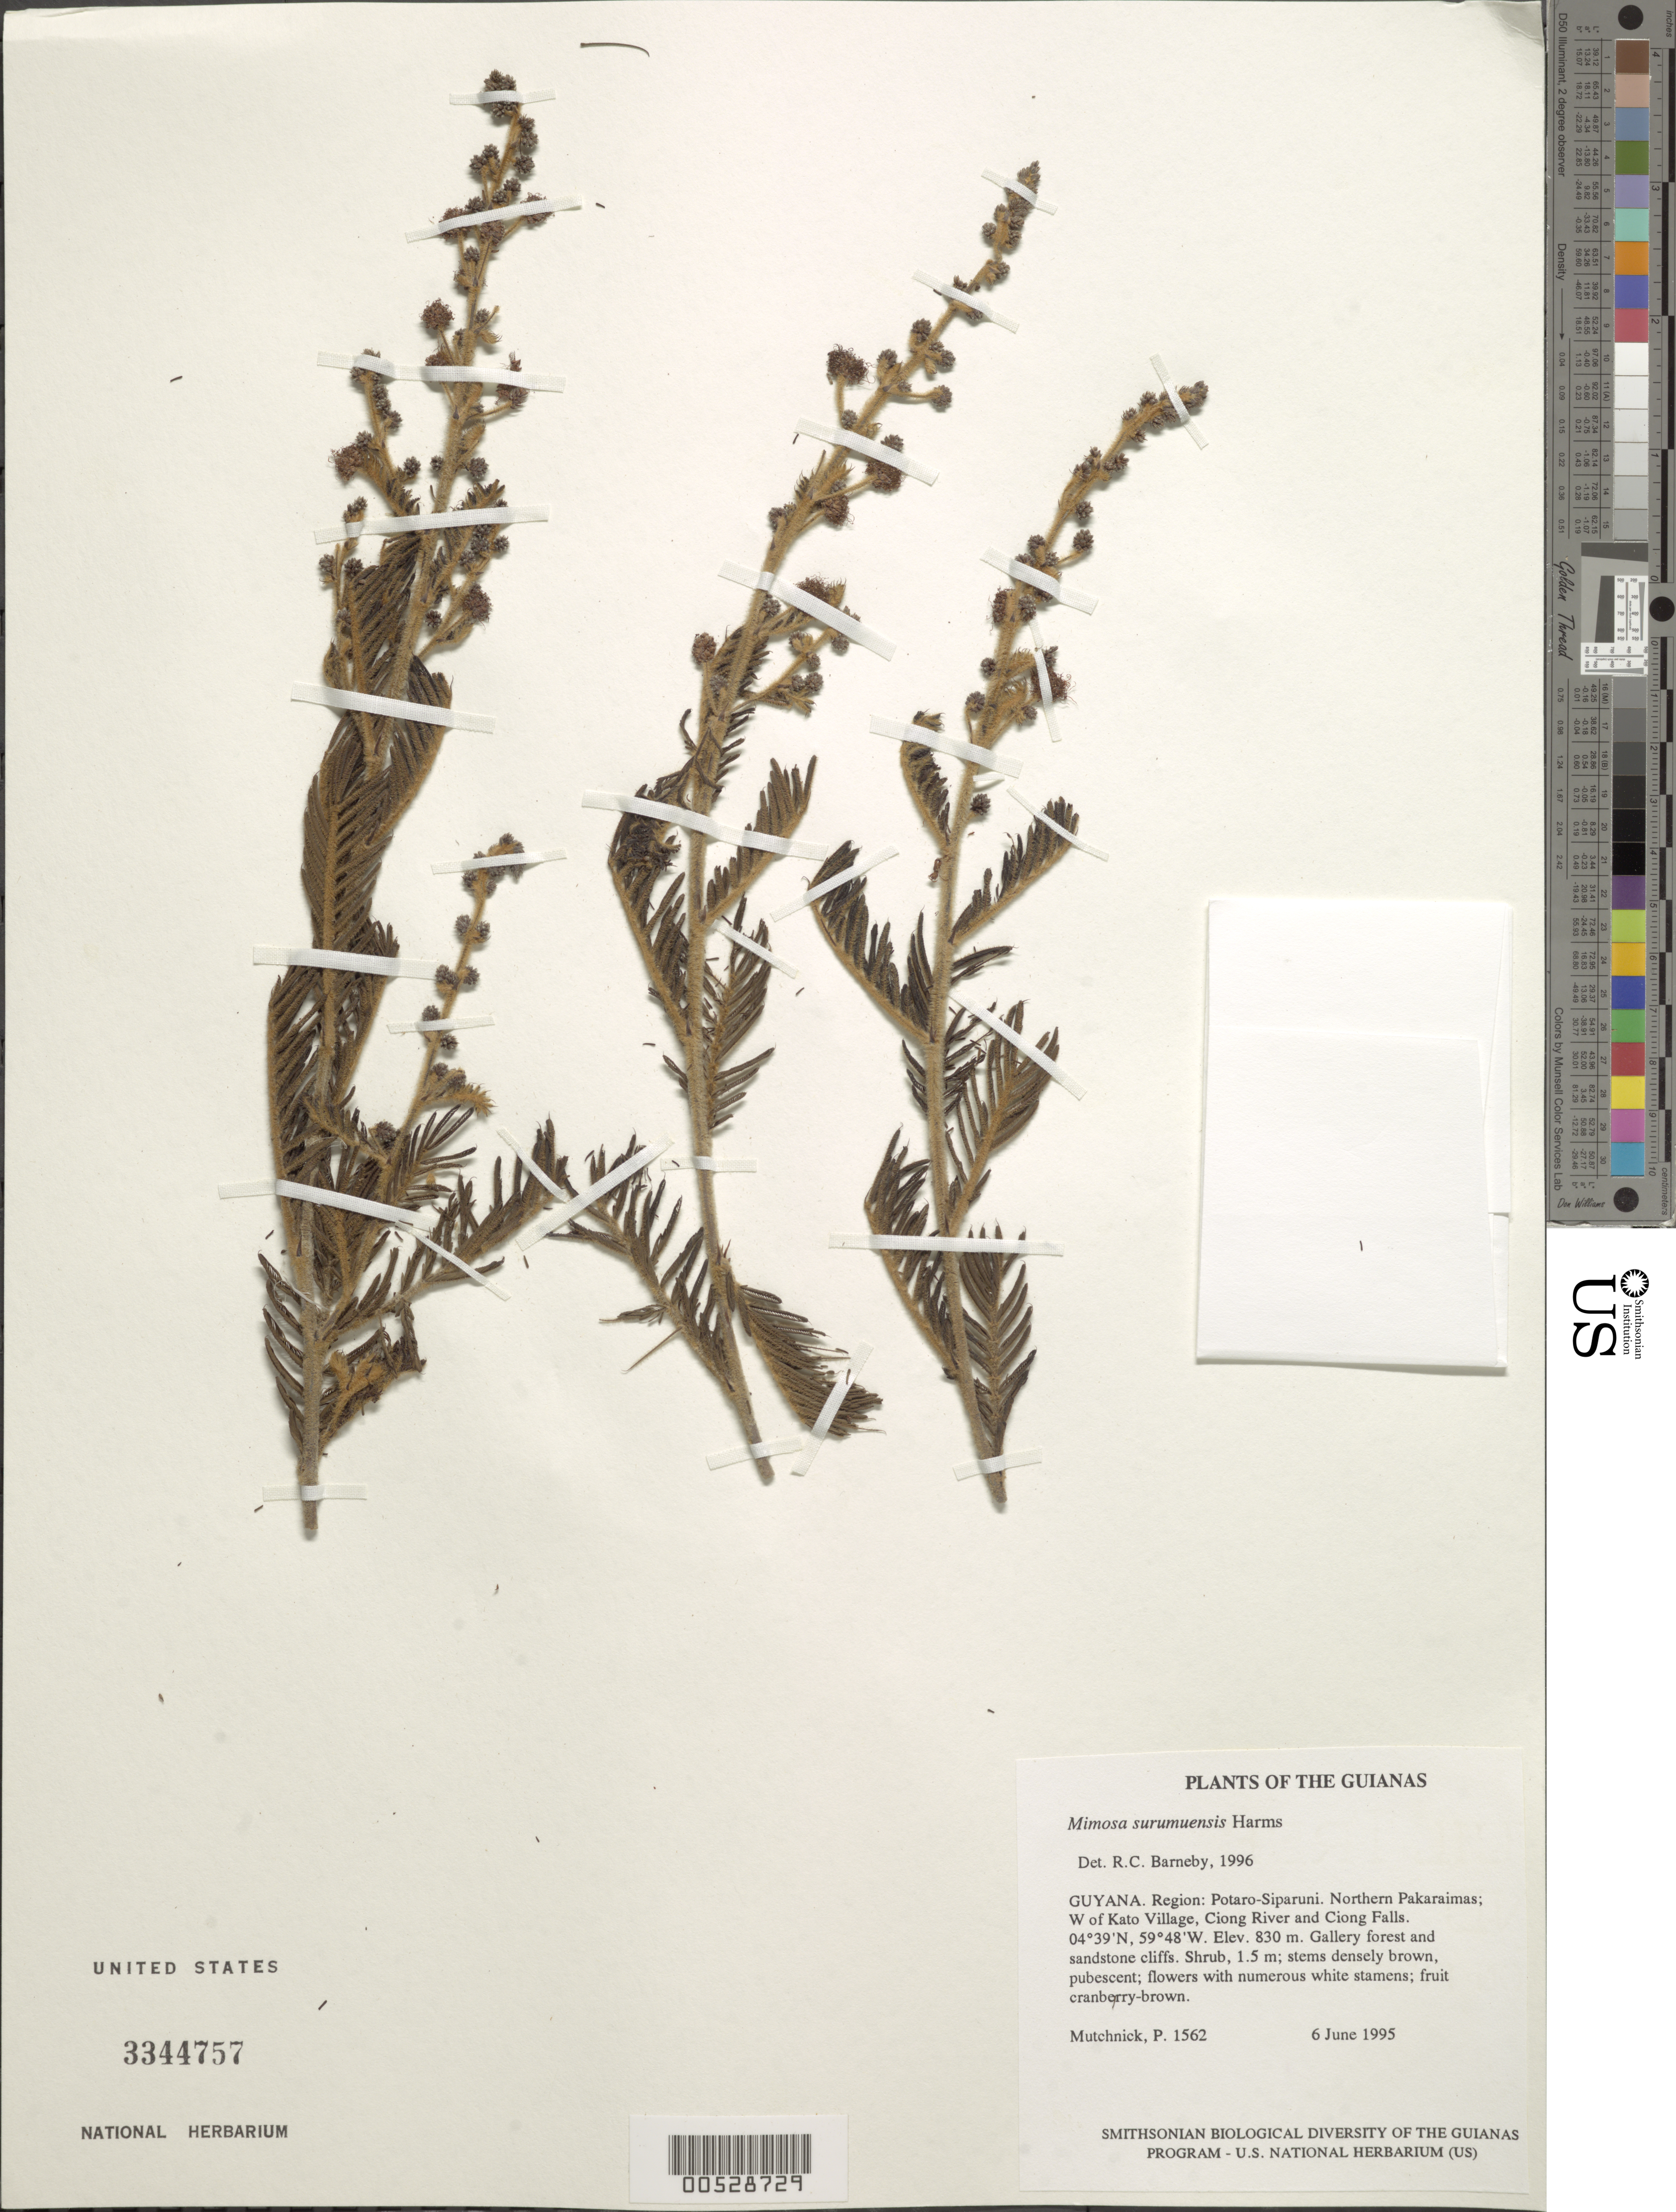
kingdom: Plantae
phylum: Tracheophyta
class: Magnoliopsida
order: Fabales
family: Fabaceae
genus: Mimosa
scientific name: Mimosa surumuensis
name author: Harms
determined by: Barneby, Rupert C., (NY)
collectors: P. Mutchnick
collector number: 1562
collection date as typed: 6 June 1995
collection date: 1995-06-06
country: Guyana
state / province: Potaro-Siparuni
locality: Northern Pakaraimas; W of Kato Village, Ciong River and Ciong Falls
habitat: Gallery forest and sandstone cliffs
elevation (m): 830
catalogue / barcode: US 3344757